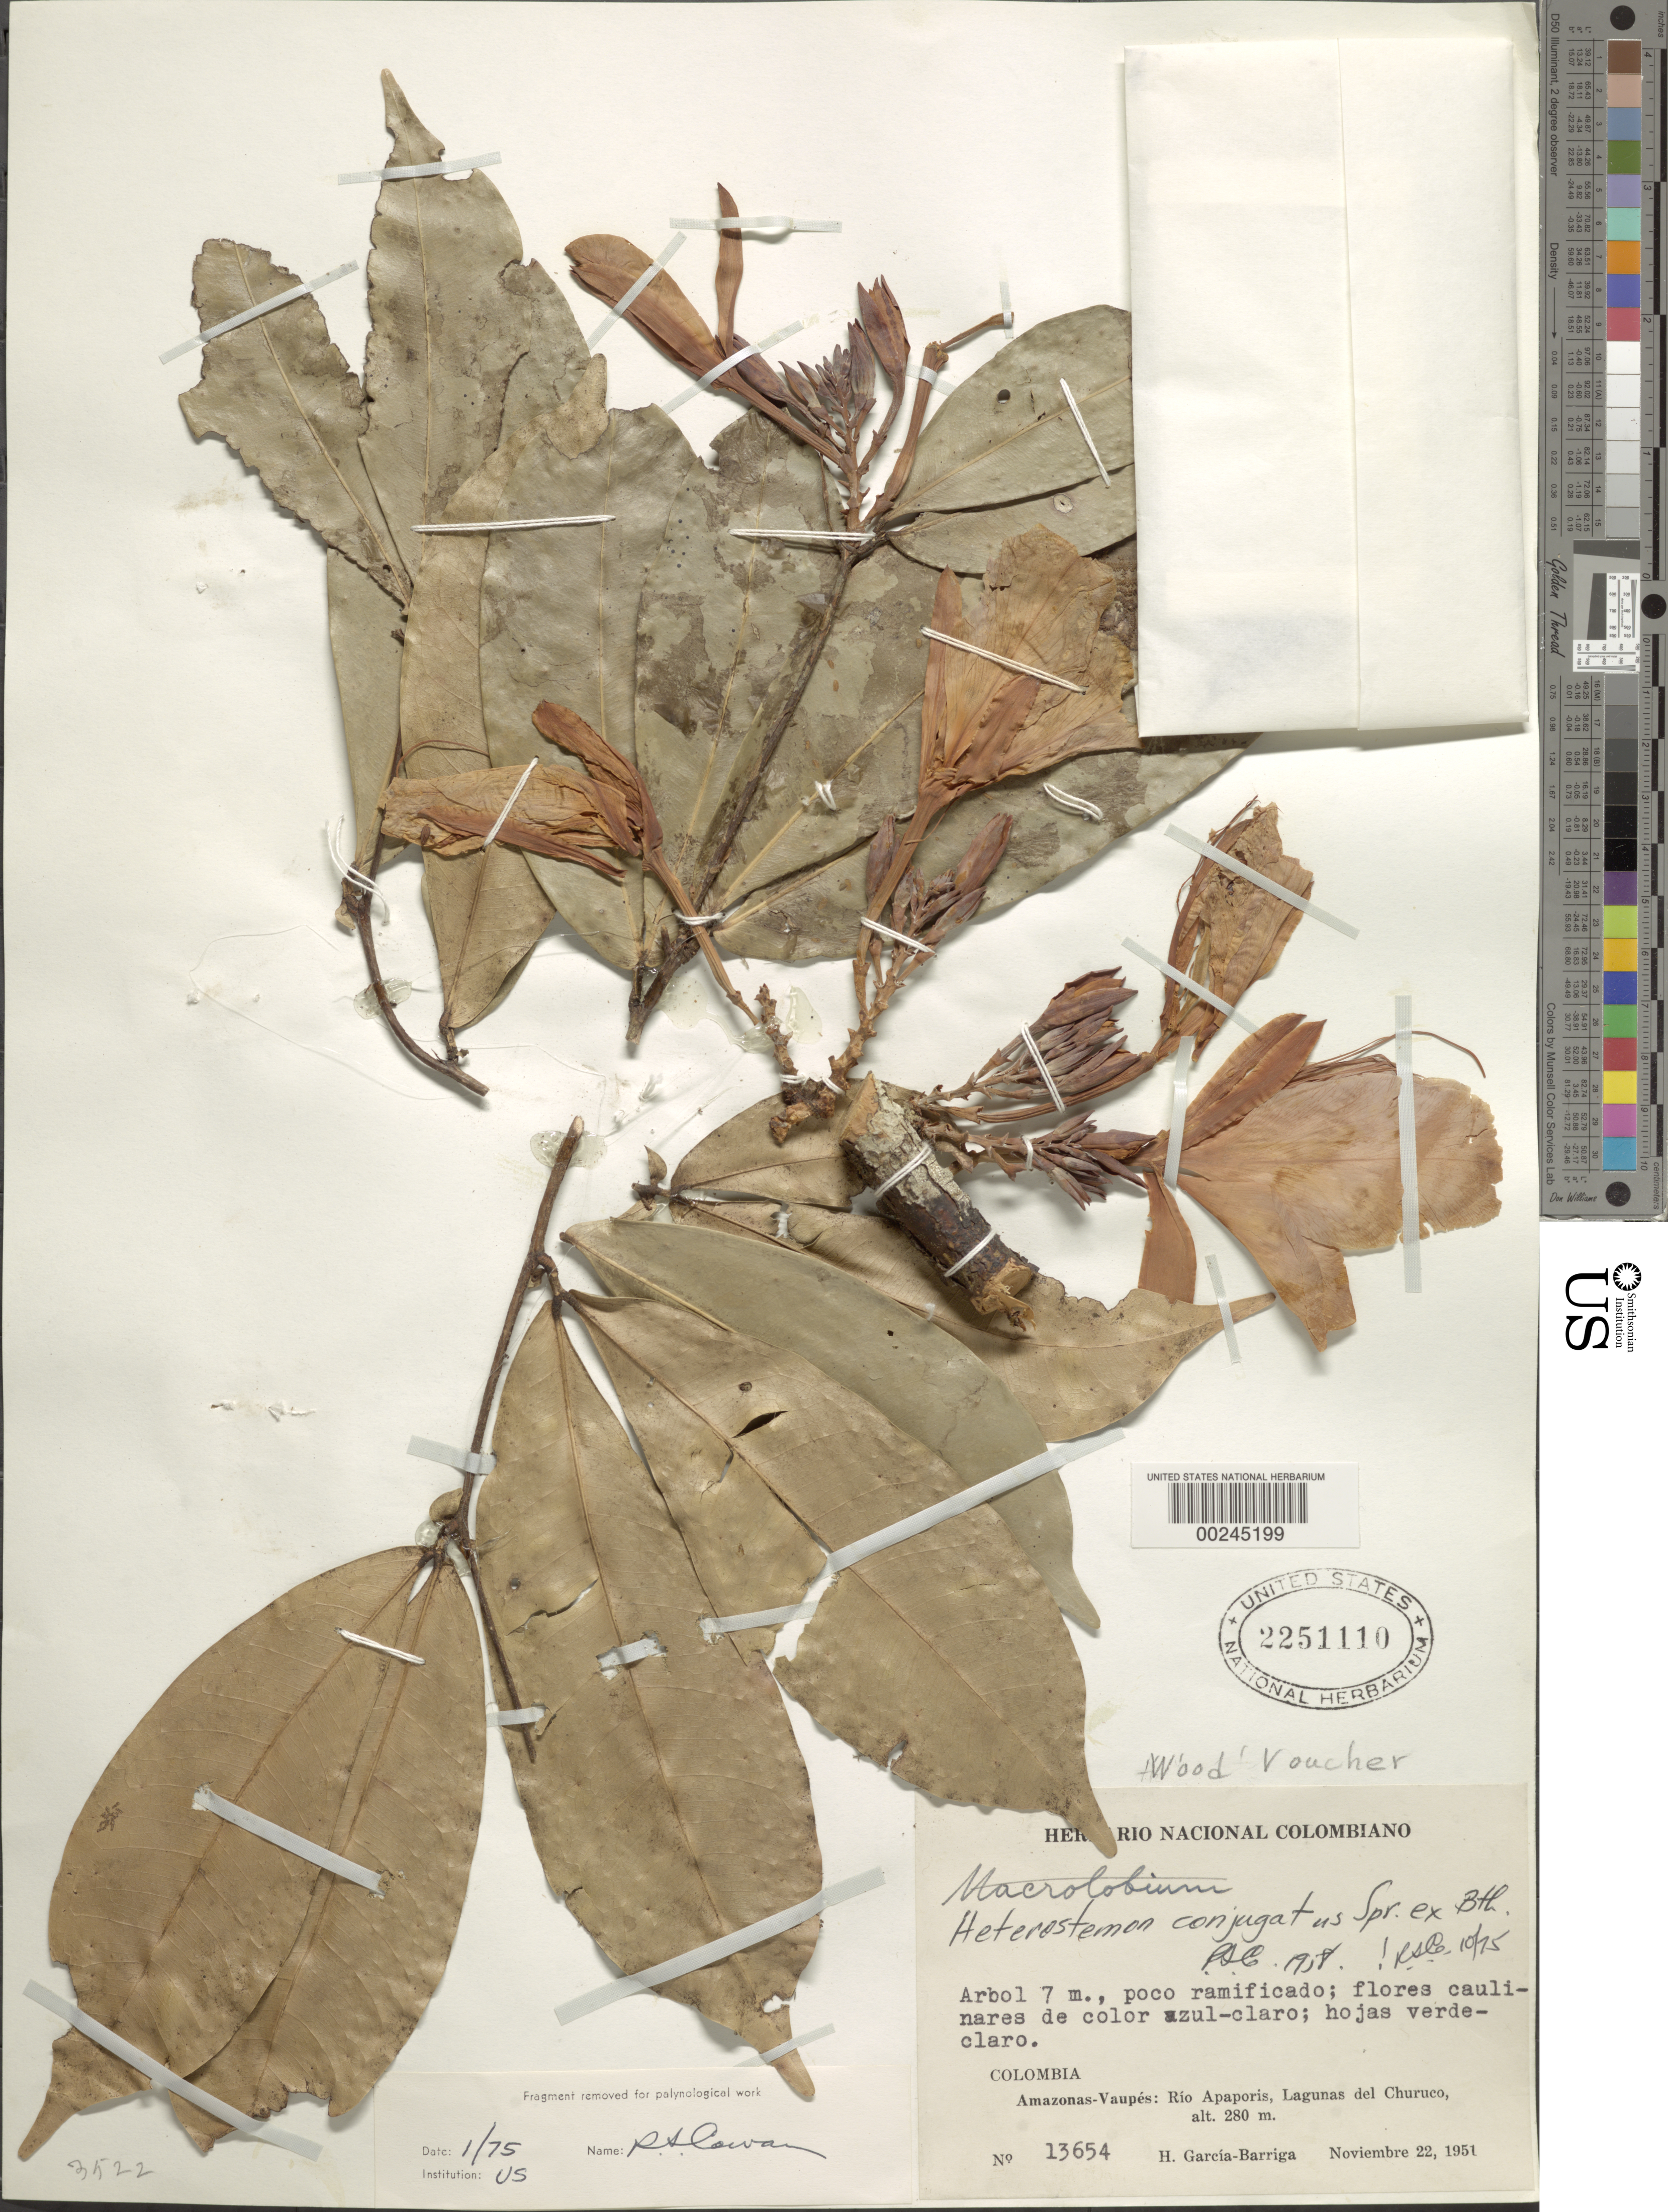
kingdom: Plantae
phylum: Tracheophyta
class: Magnoliopsida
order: Fabales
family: Fabaceae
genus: Heterostemon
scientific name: Heterostemon conjugatus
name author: Spruce ex Benth.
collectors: H. García Barriga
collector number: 13654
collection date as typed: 22 Nov 1951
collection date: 1951-11-22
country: Colombia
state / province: Amazônas / Vaupés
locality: Rio Apaporis, Lagunas del Churuco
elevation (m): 280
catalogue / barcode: US 2251110